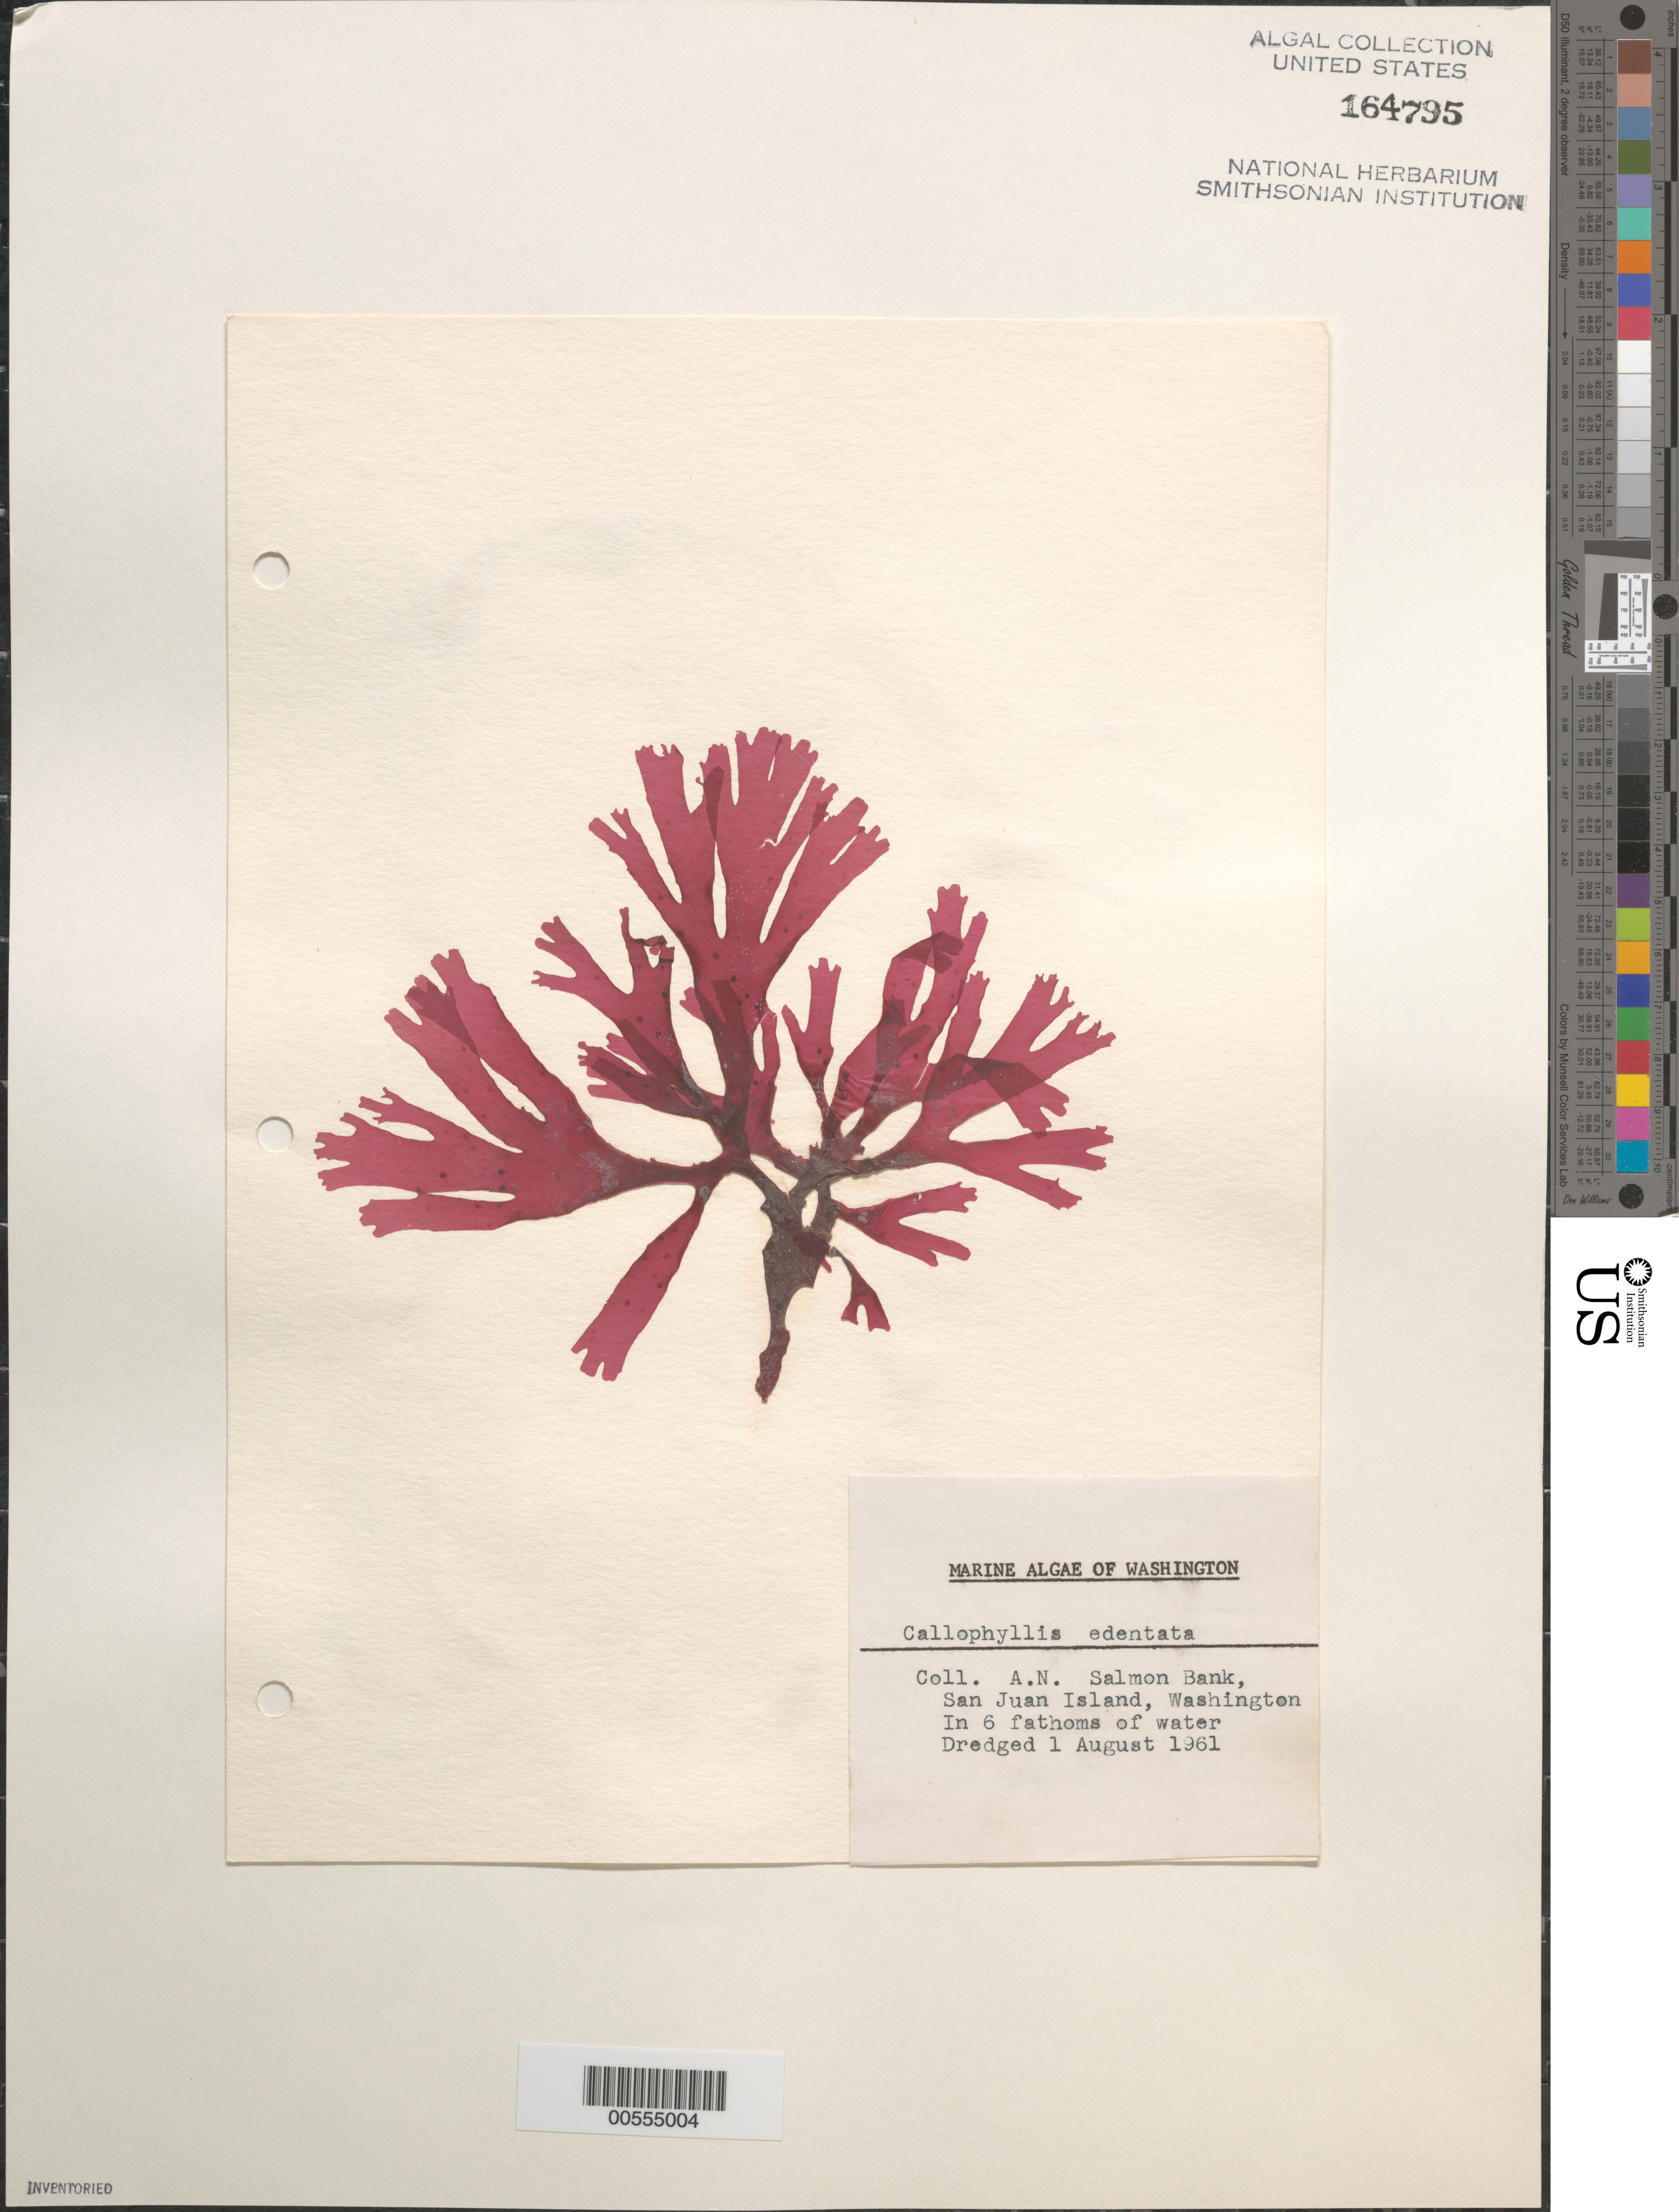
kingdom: Plantae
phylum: Rhodophyta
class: Florideophyceae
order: Gigartinales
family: Kallymeniaceae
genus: Callophyllis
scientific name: Callophyllis edentata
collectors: A. N.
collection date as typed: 01 Aug 1961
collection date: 1961-08-01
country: United States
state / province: Washington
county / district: San Juan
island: San Juan Island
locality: Salmon Bank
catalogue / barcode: US 164795